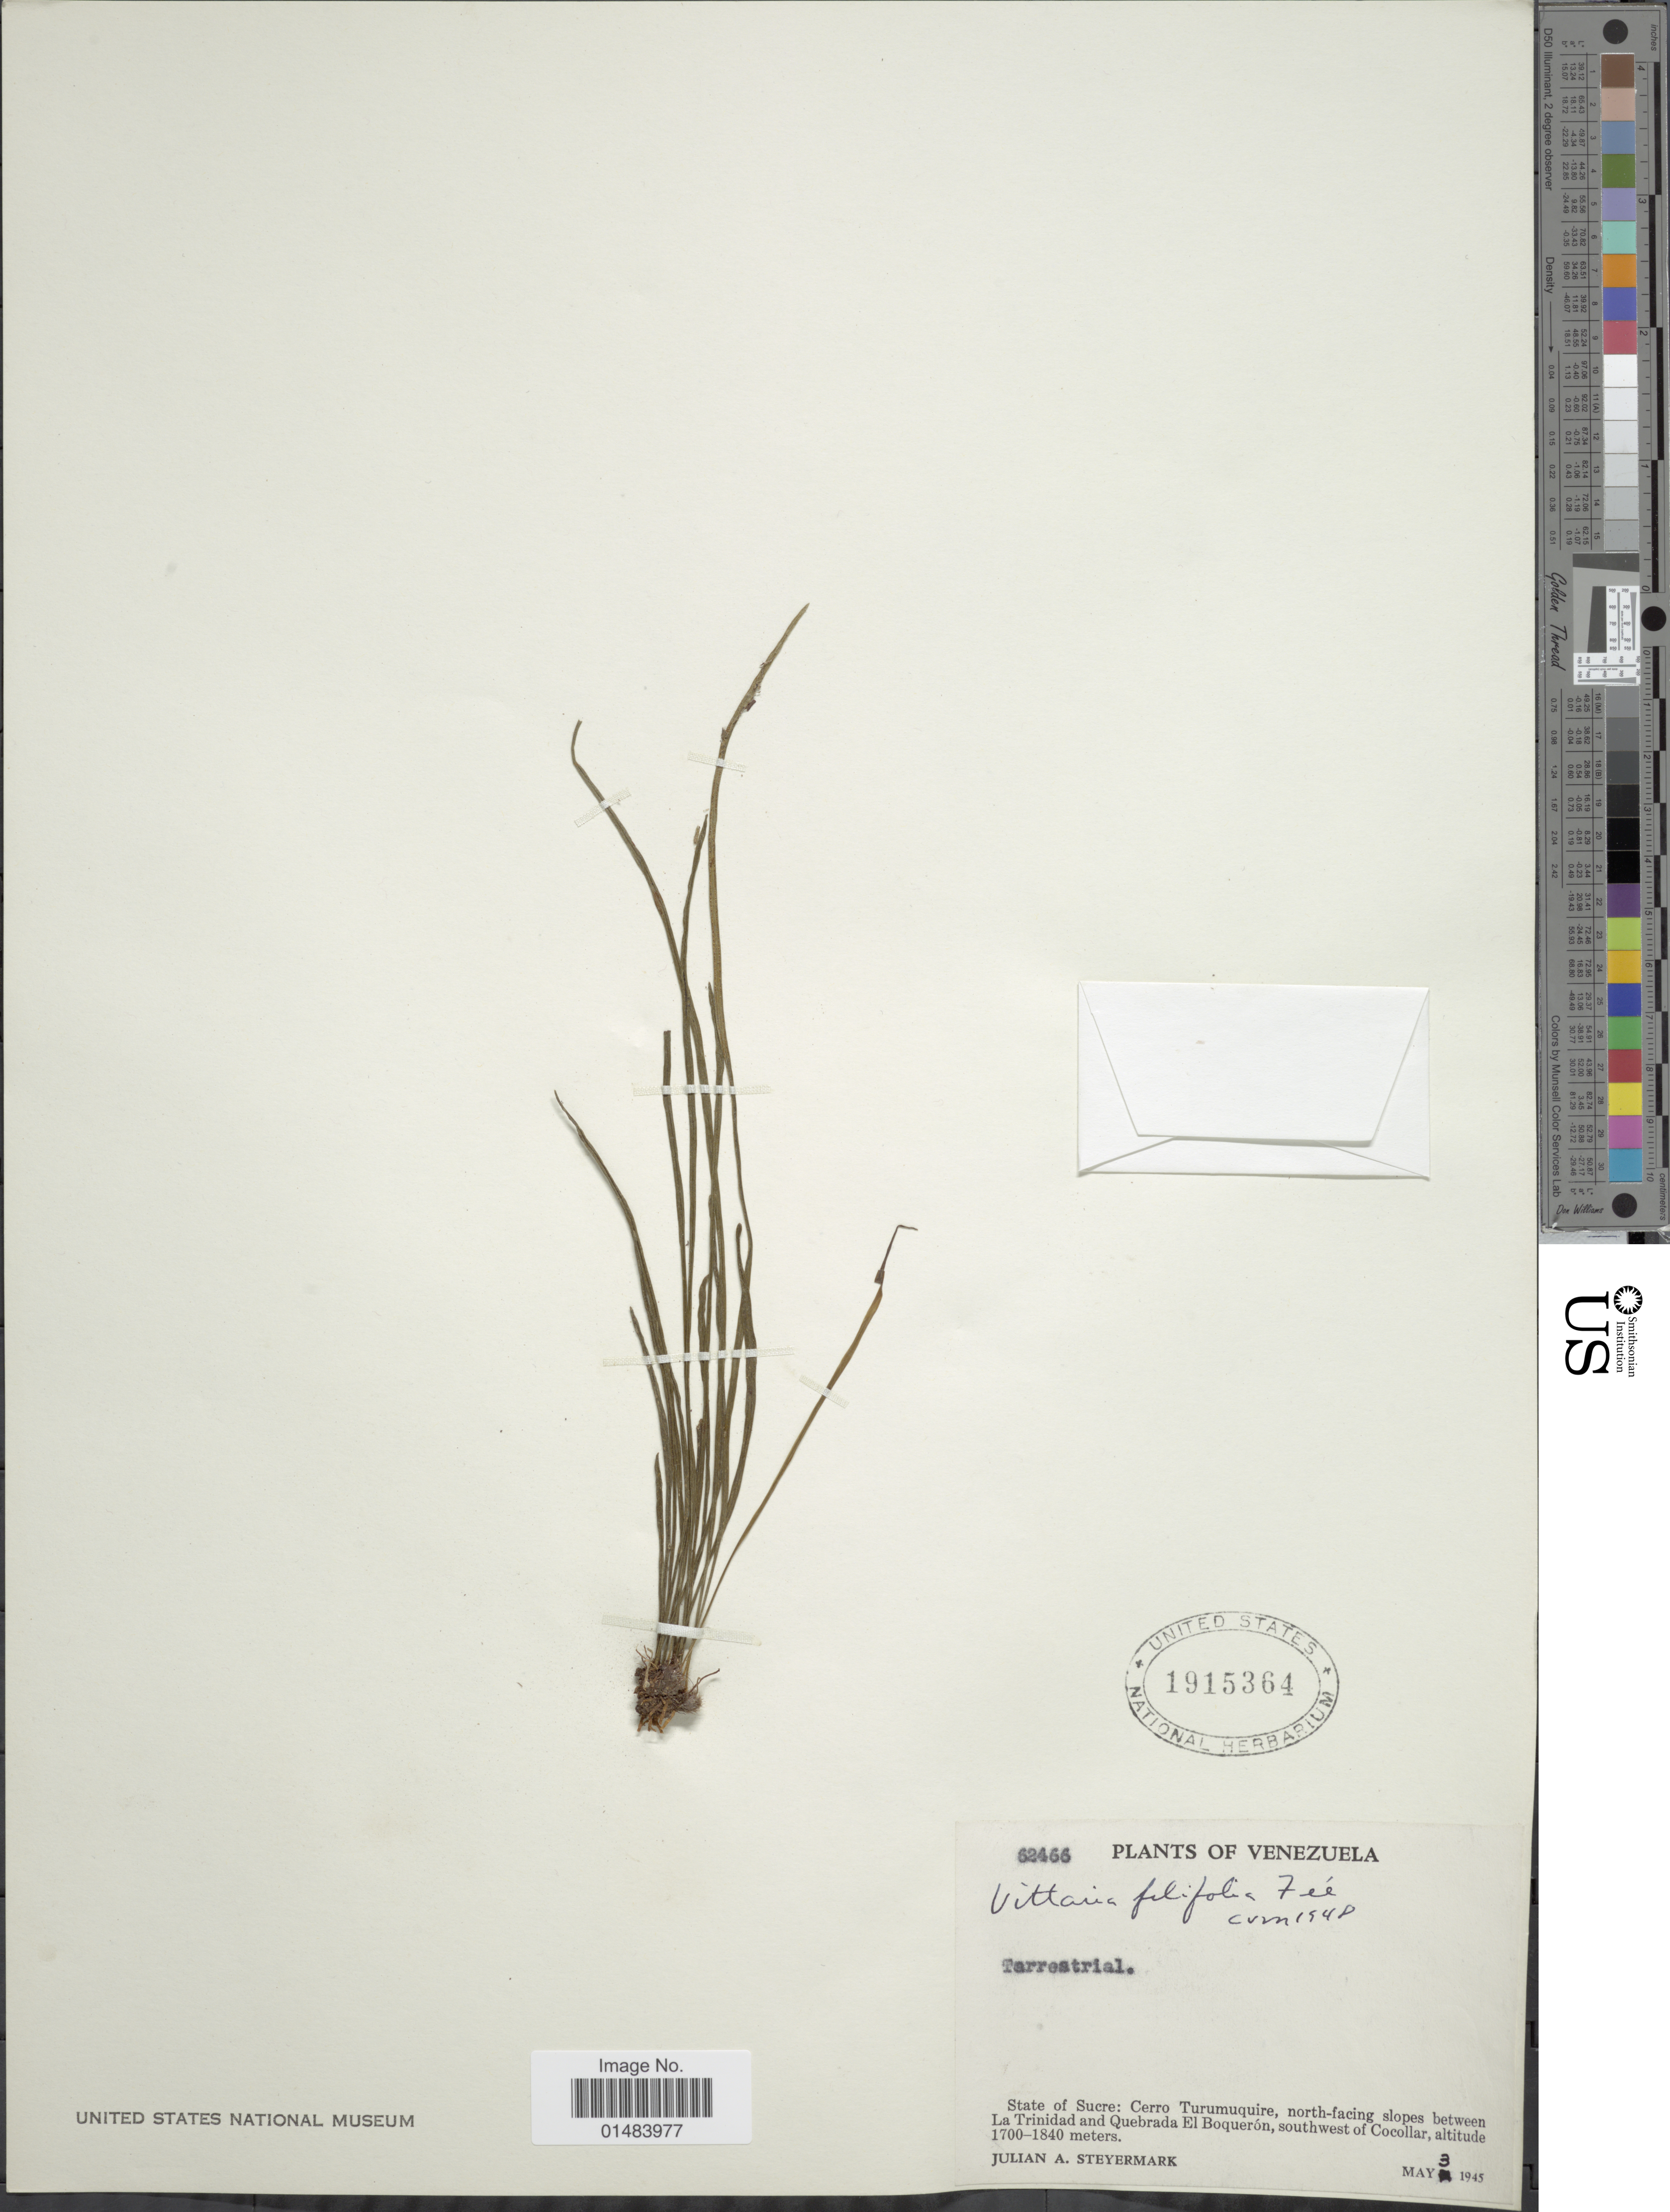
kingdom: Plantae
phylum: Tracheophyta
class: Polypodiopsida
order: Polypodiales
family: Pteridaceae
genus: Vittaria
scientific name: Vittaria graminifolia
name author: Kaulf.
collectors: J. Steyermark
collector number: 62466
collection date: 1945-05-03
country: Venezuela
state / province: Sucre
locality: Venezuela, Cerro Turumuquire, north-facing slopes between La Trinidad and Quebrada El Boqueron, southwest of Cocollar.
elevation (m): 1700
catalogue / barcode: US 1915364